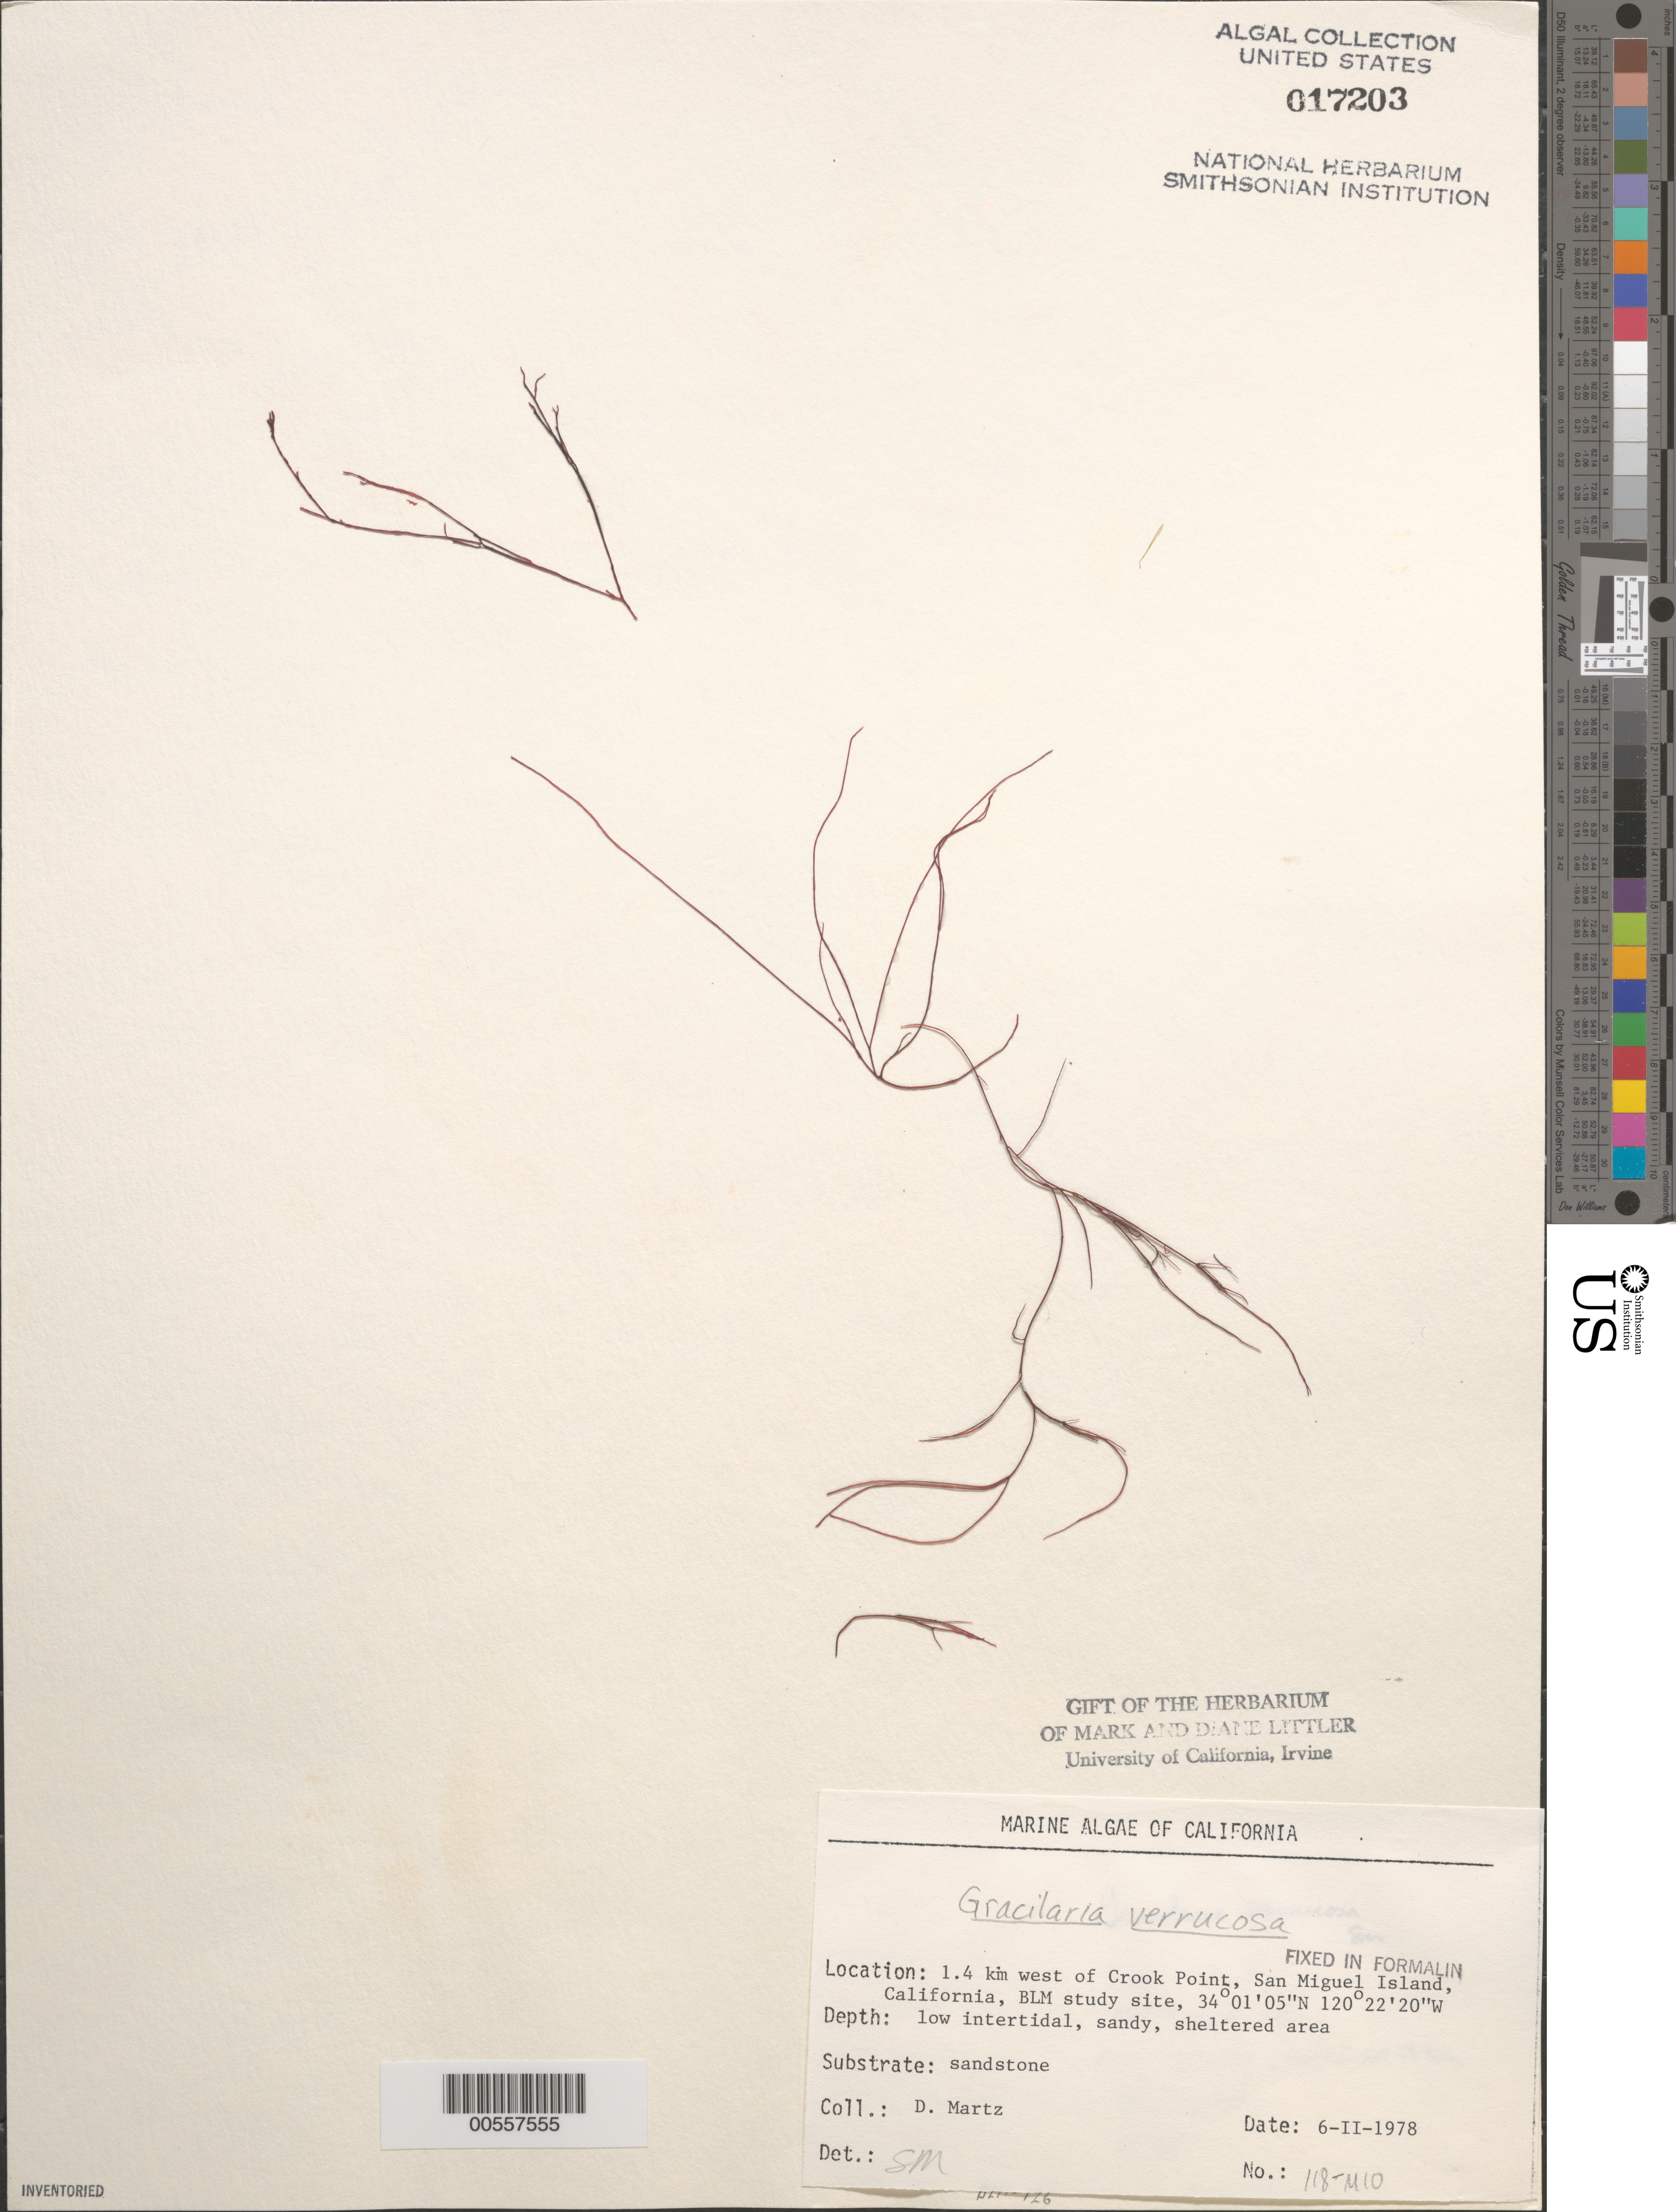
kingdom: Plantae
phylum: Rhodophyta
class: Florideophyceae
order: Gracilariales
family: Gracilariaceae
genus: Gracilariopsis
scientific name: Gracilariopsis longissima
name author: (S.G. Gmel.) Steentoft et al.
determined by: Algae name updating Project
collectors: D. Martz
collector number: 118-mio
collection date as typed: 06 Feb 1978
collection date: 1978-02-06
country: United States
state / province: California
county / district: Santa Barbara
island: San Miguel Island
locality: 1.4 km north of Crook Point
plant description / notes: BLM-SOCALBIGHT Rocky Intertidal Survey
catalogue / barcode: US 17203